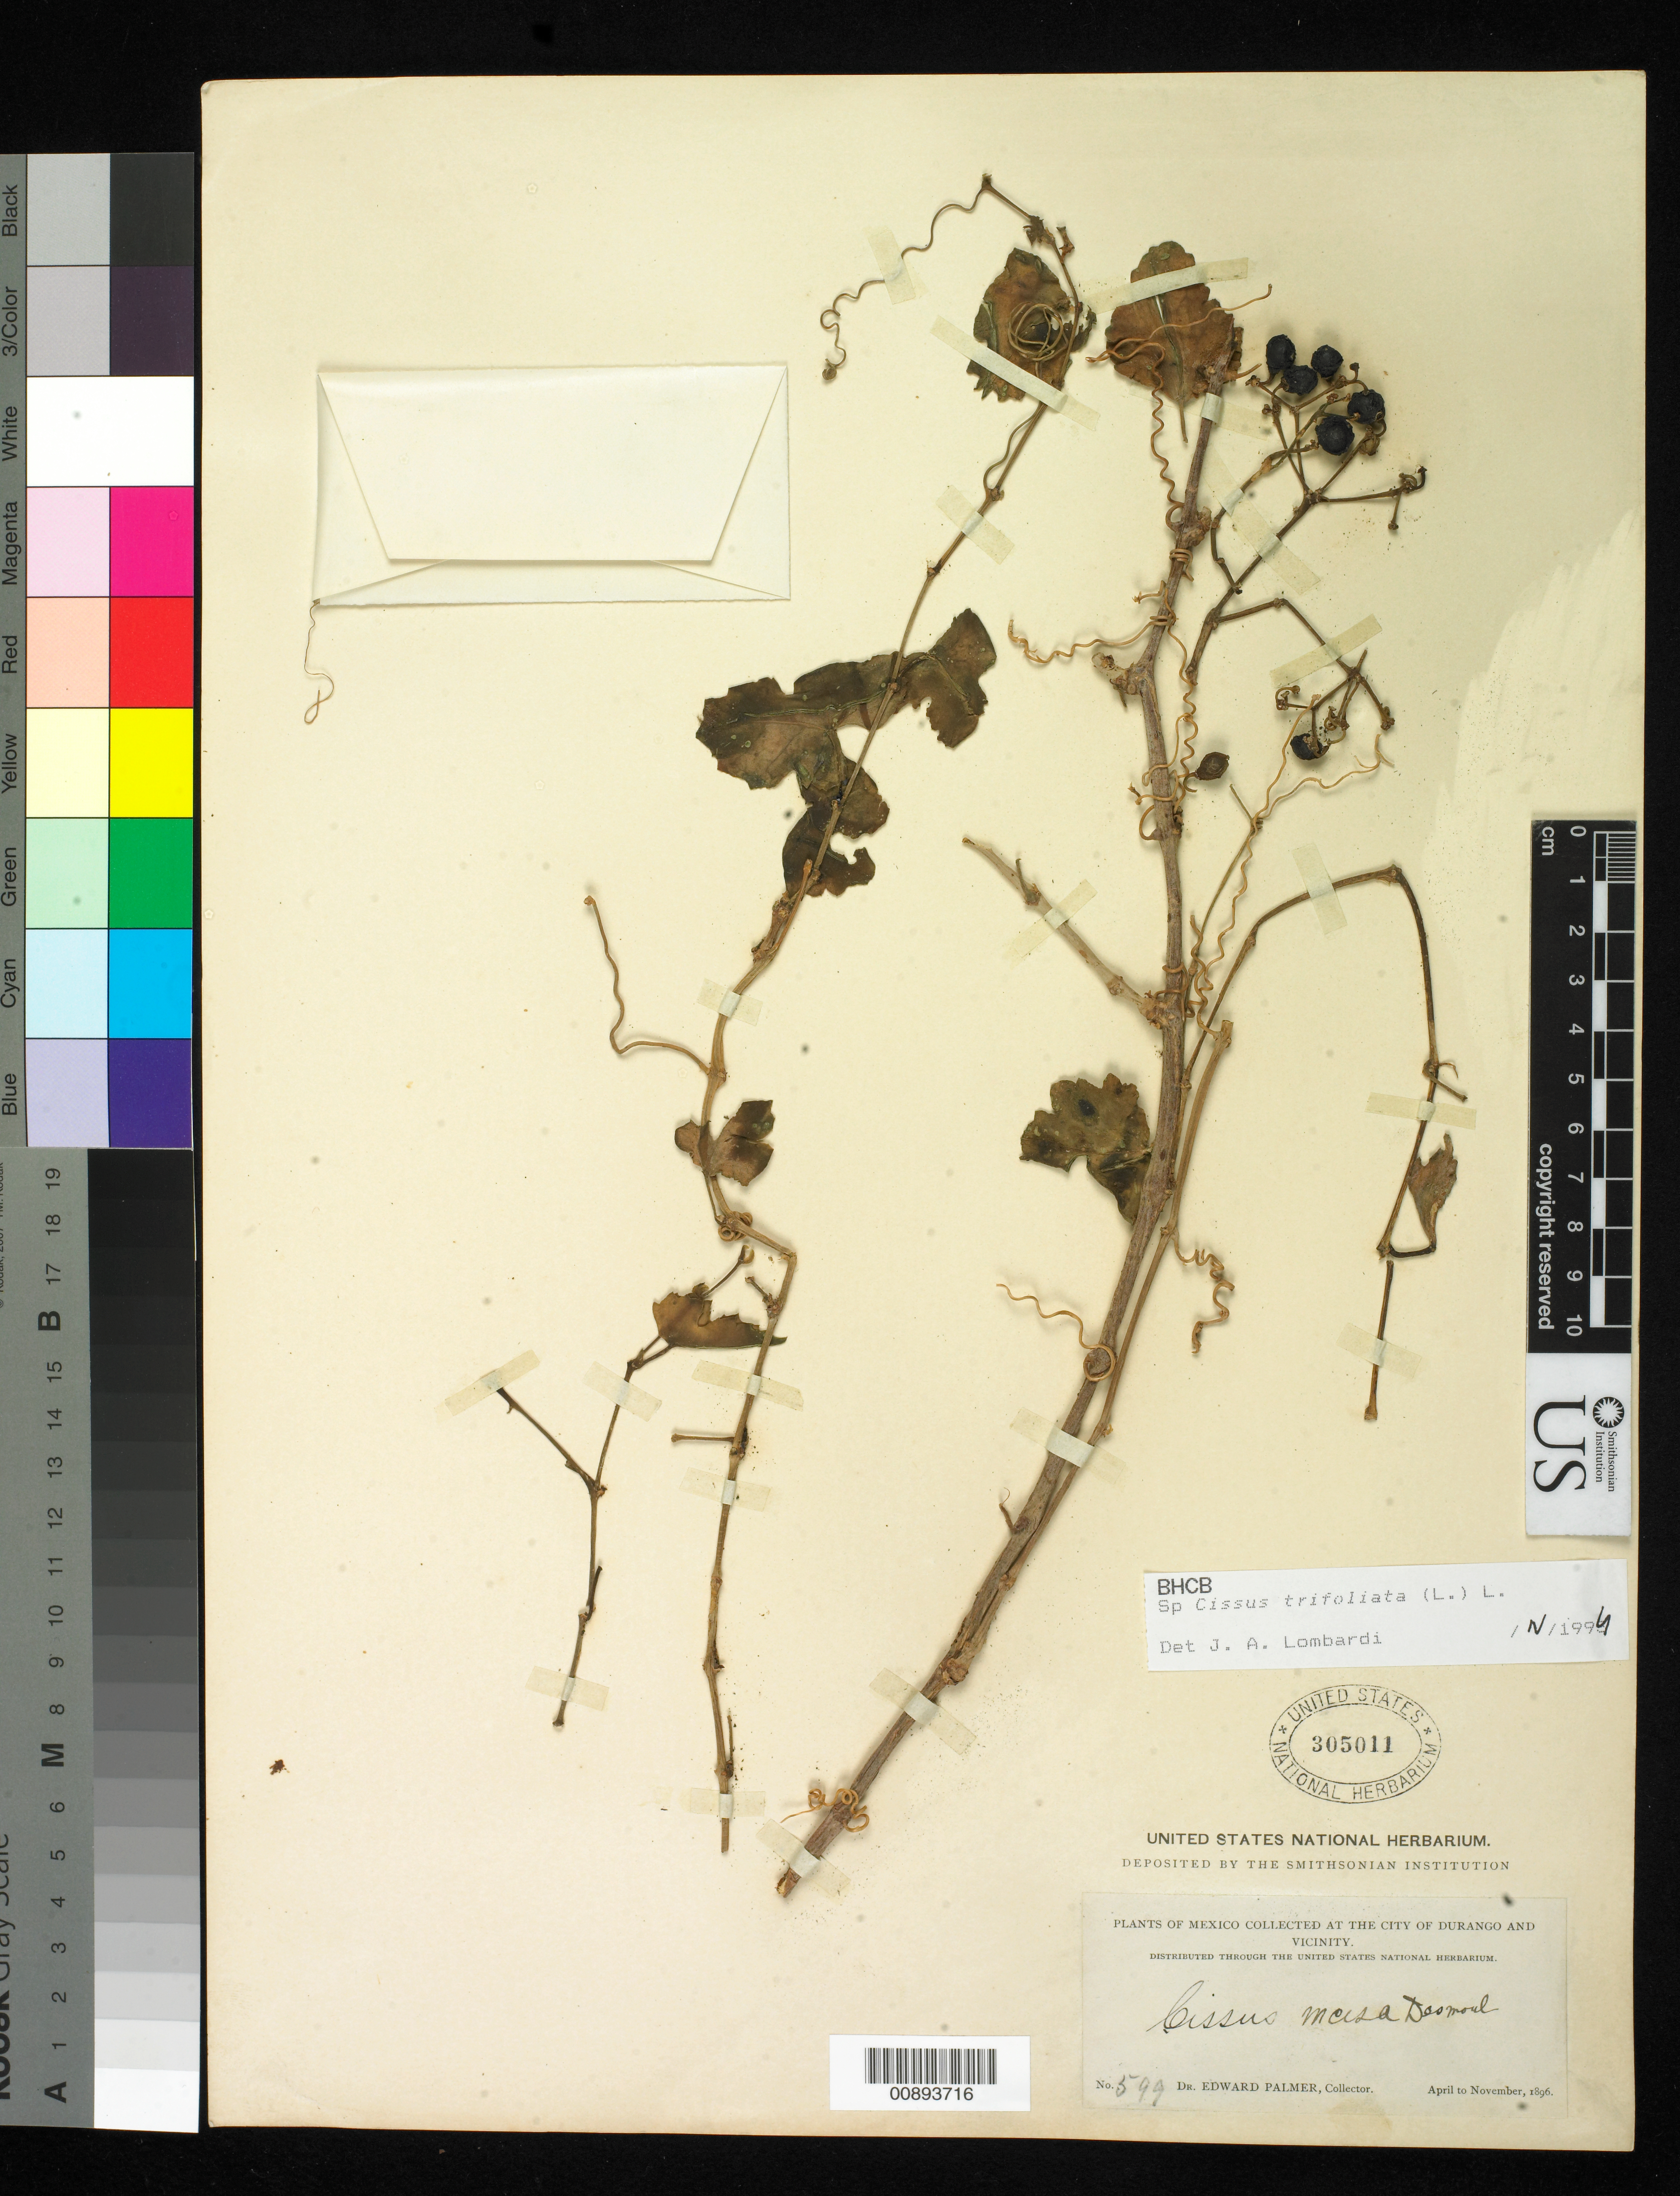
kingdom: Plantae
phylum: Tracheophyta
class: Magnoliopsida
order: Vitales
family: Vitaceae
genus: Cissus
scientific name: Cissus trifoliata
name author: (L.) L.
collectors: E. Palmer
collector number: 599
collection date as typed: Apr 1896 to -- Nov 1896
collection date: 1896-04/1896-11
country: Mexico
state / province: Durango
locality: City of Durango and vicinity.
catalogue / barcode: US 305011